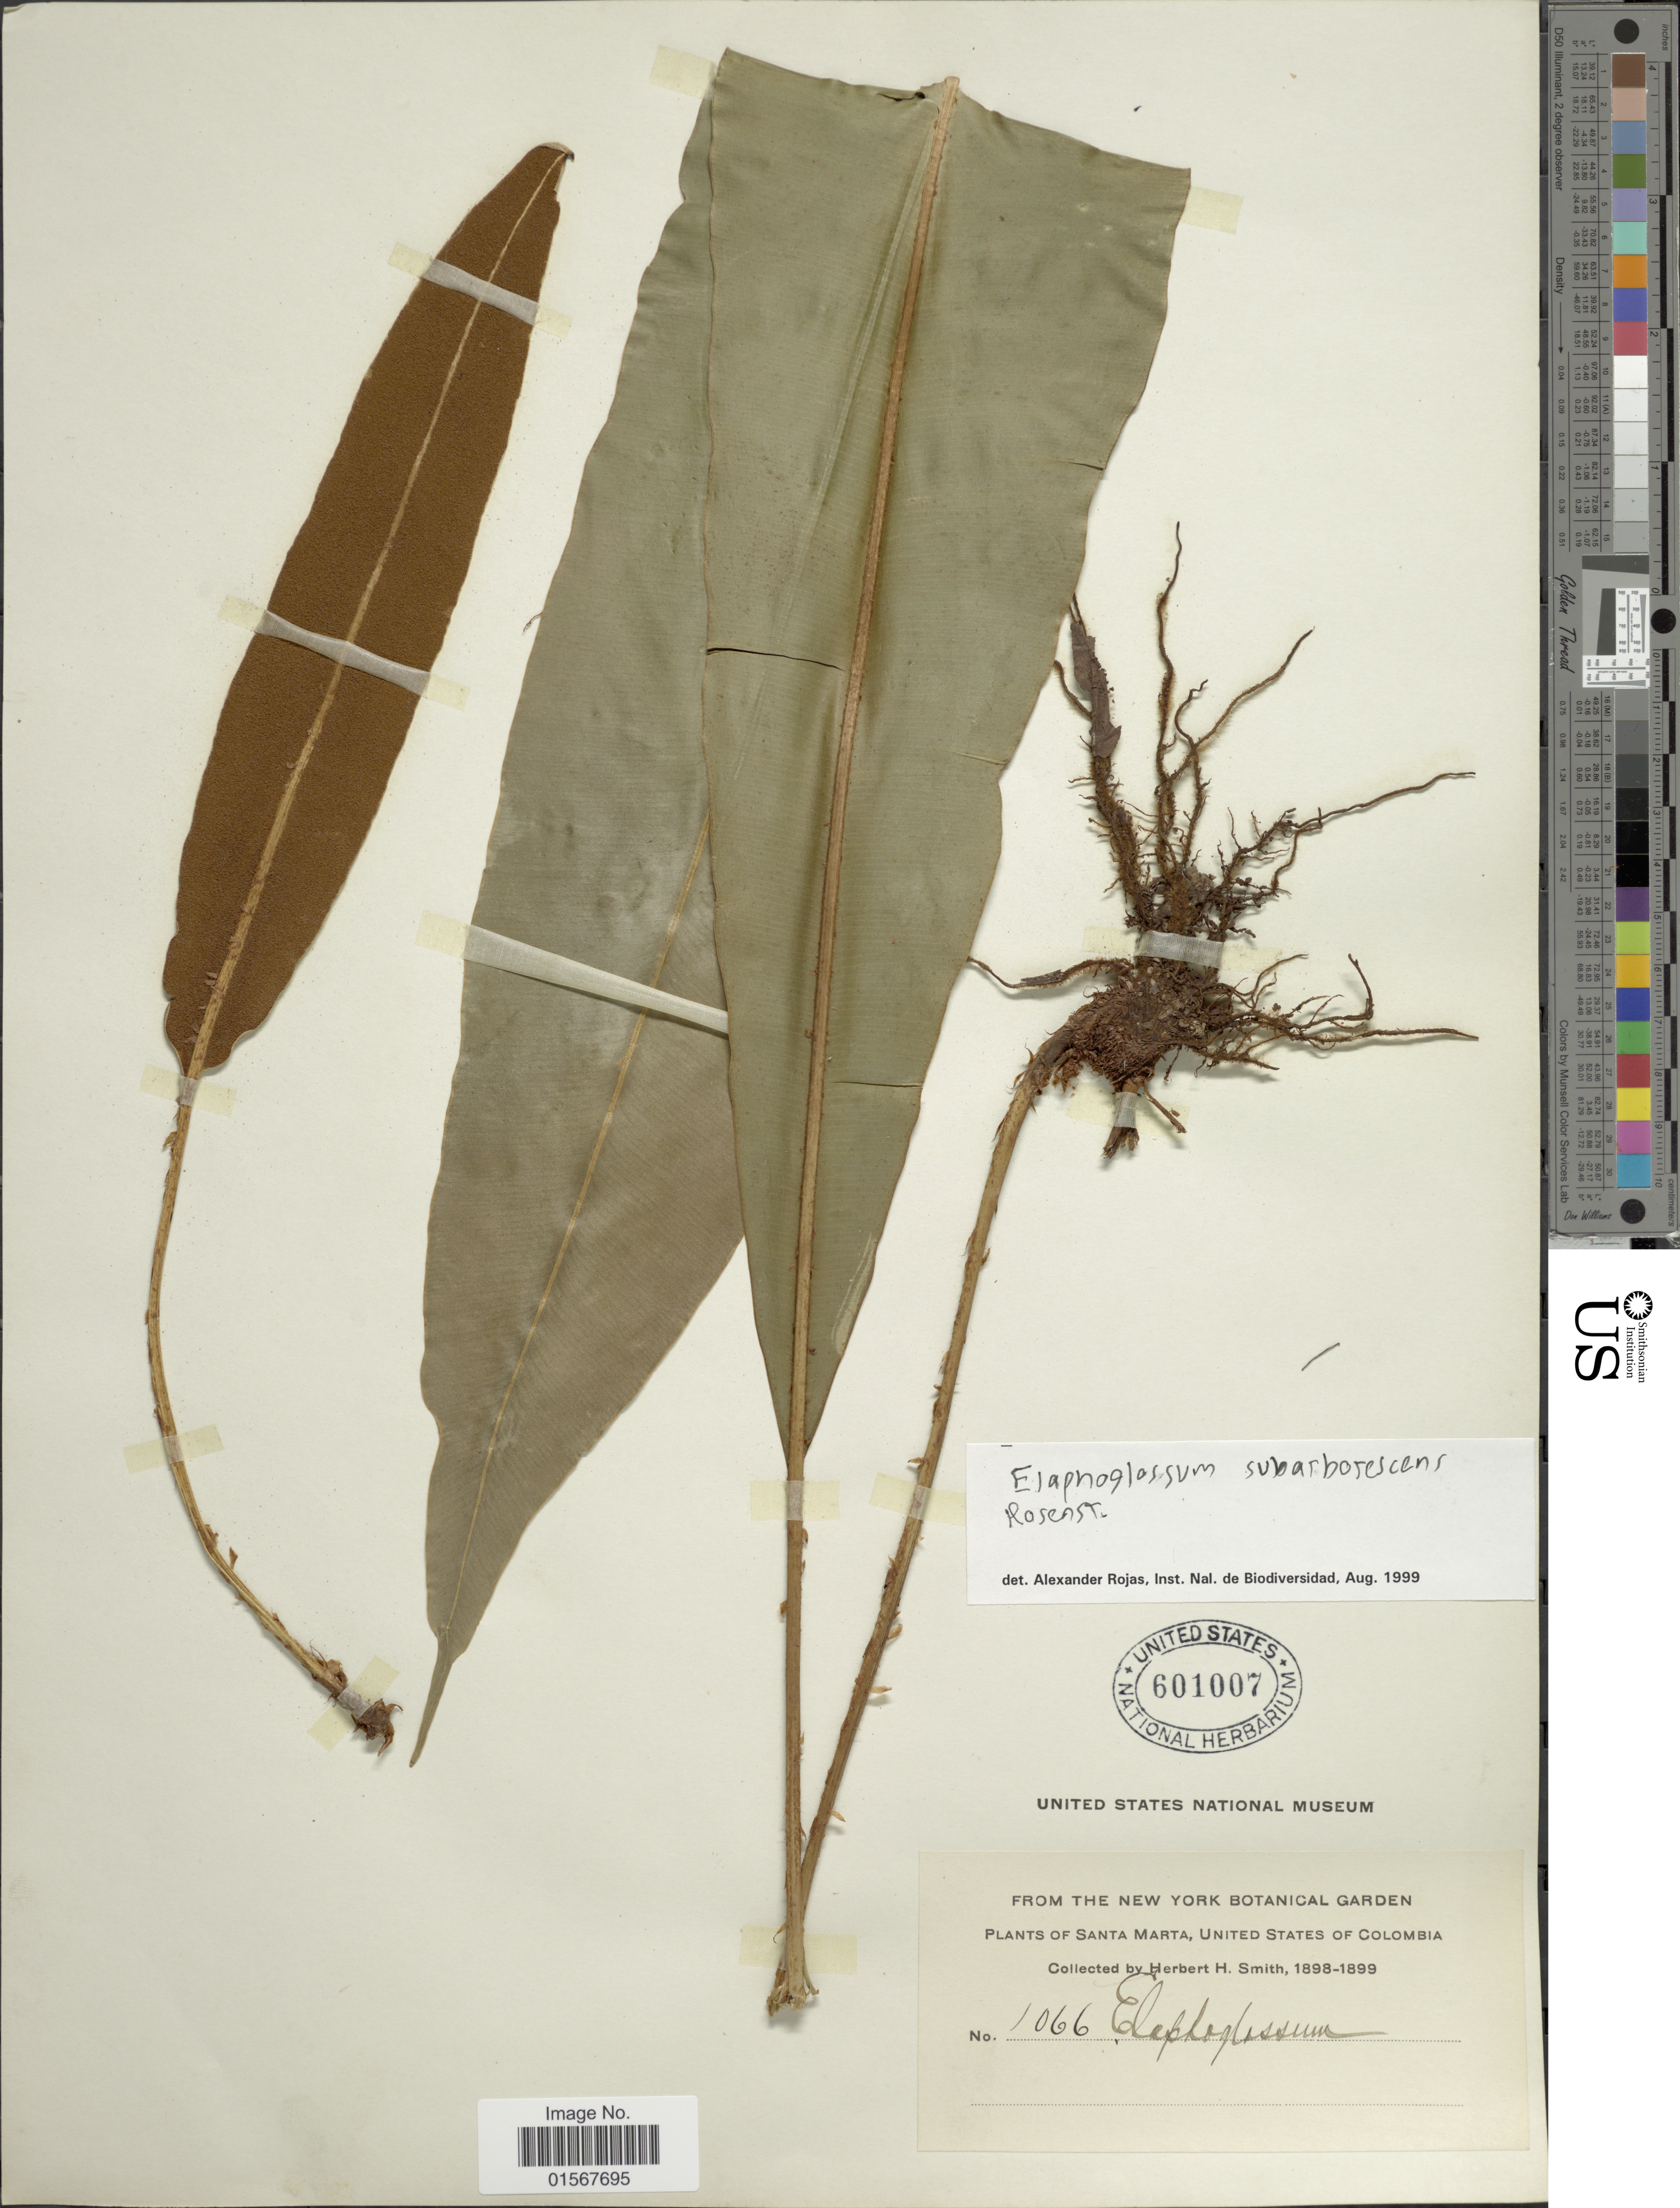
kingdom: Plantae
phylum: Tracheophyta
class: Polypodiopsida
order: Polypodiales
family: Dryopteridaceae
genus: Elaphoglossum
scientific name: Elaphoglossum subarborescens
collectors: Herbert H. Smith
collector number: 1066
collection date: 1898/1899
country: Colombia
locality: Santa Marta, United States of Colombia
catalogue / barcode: US 301007